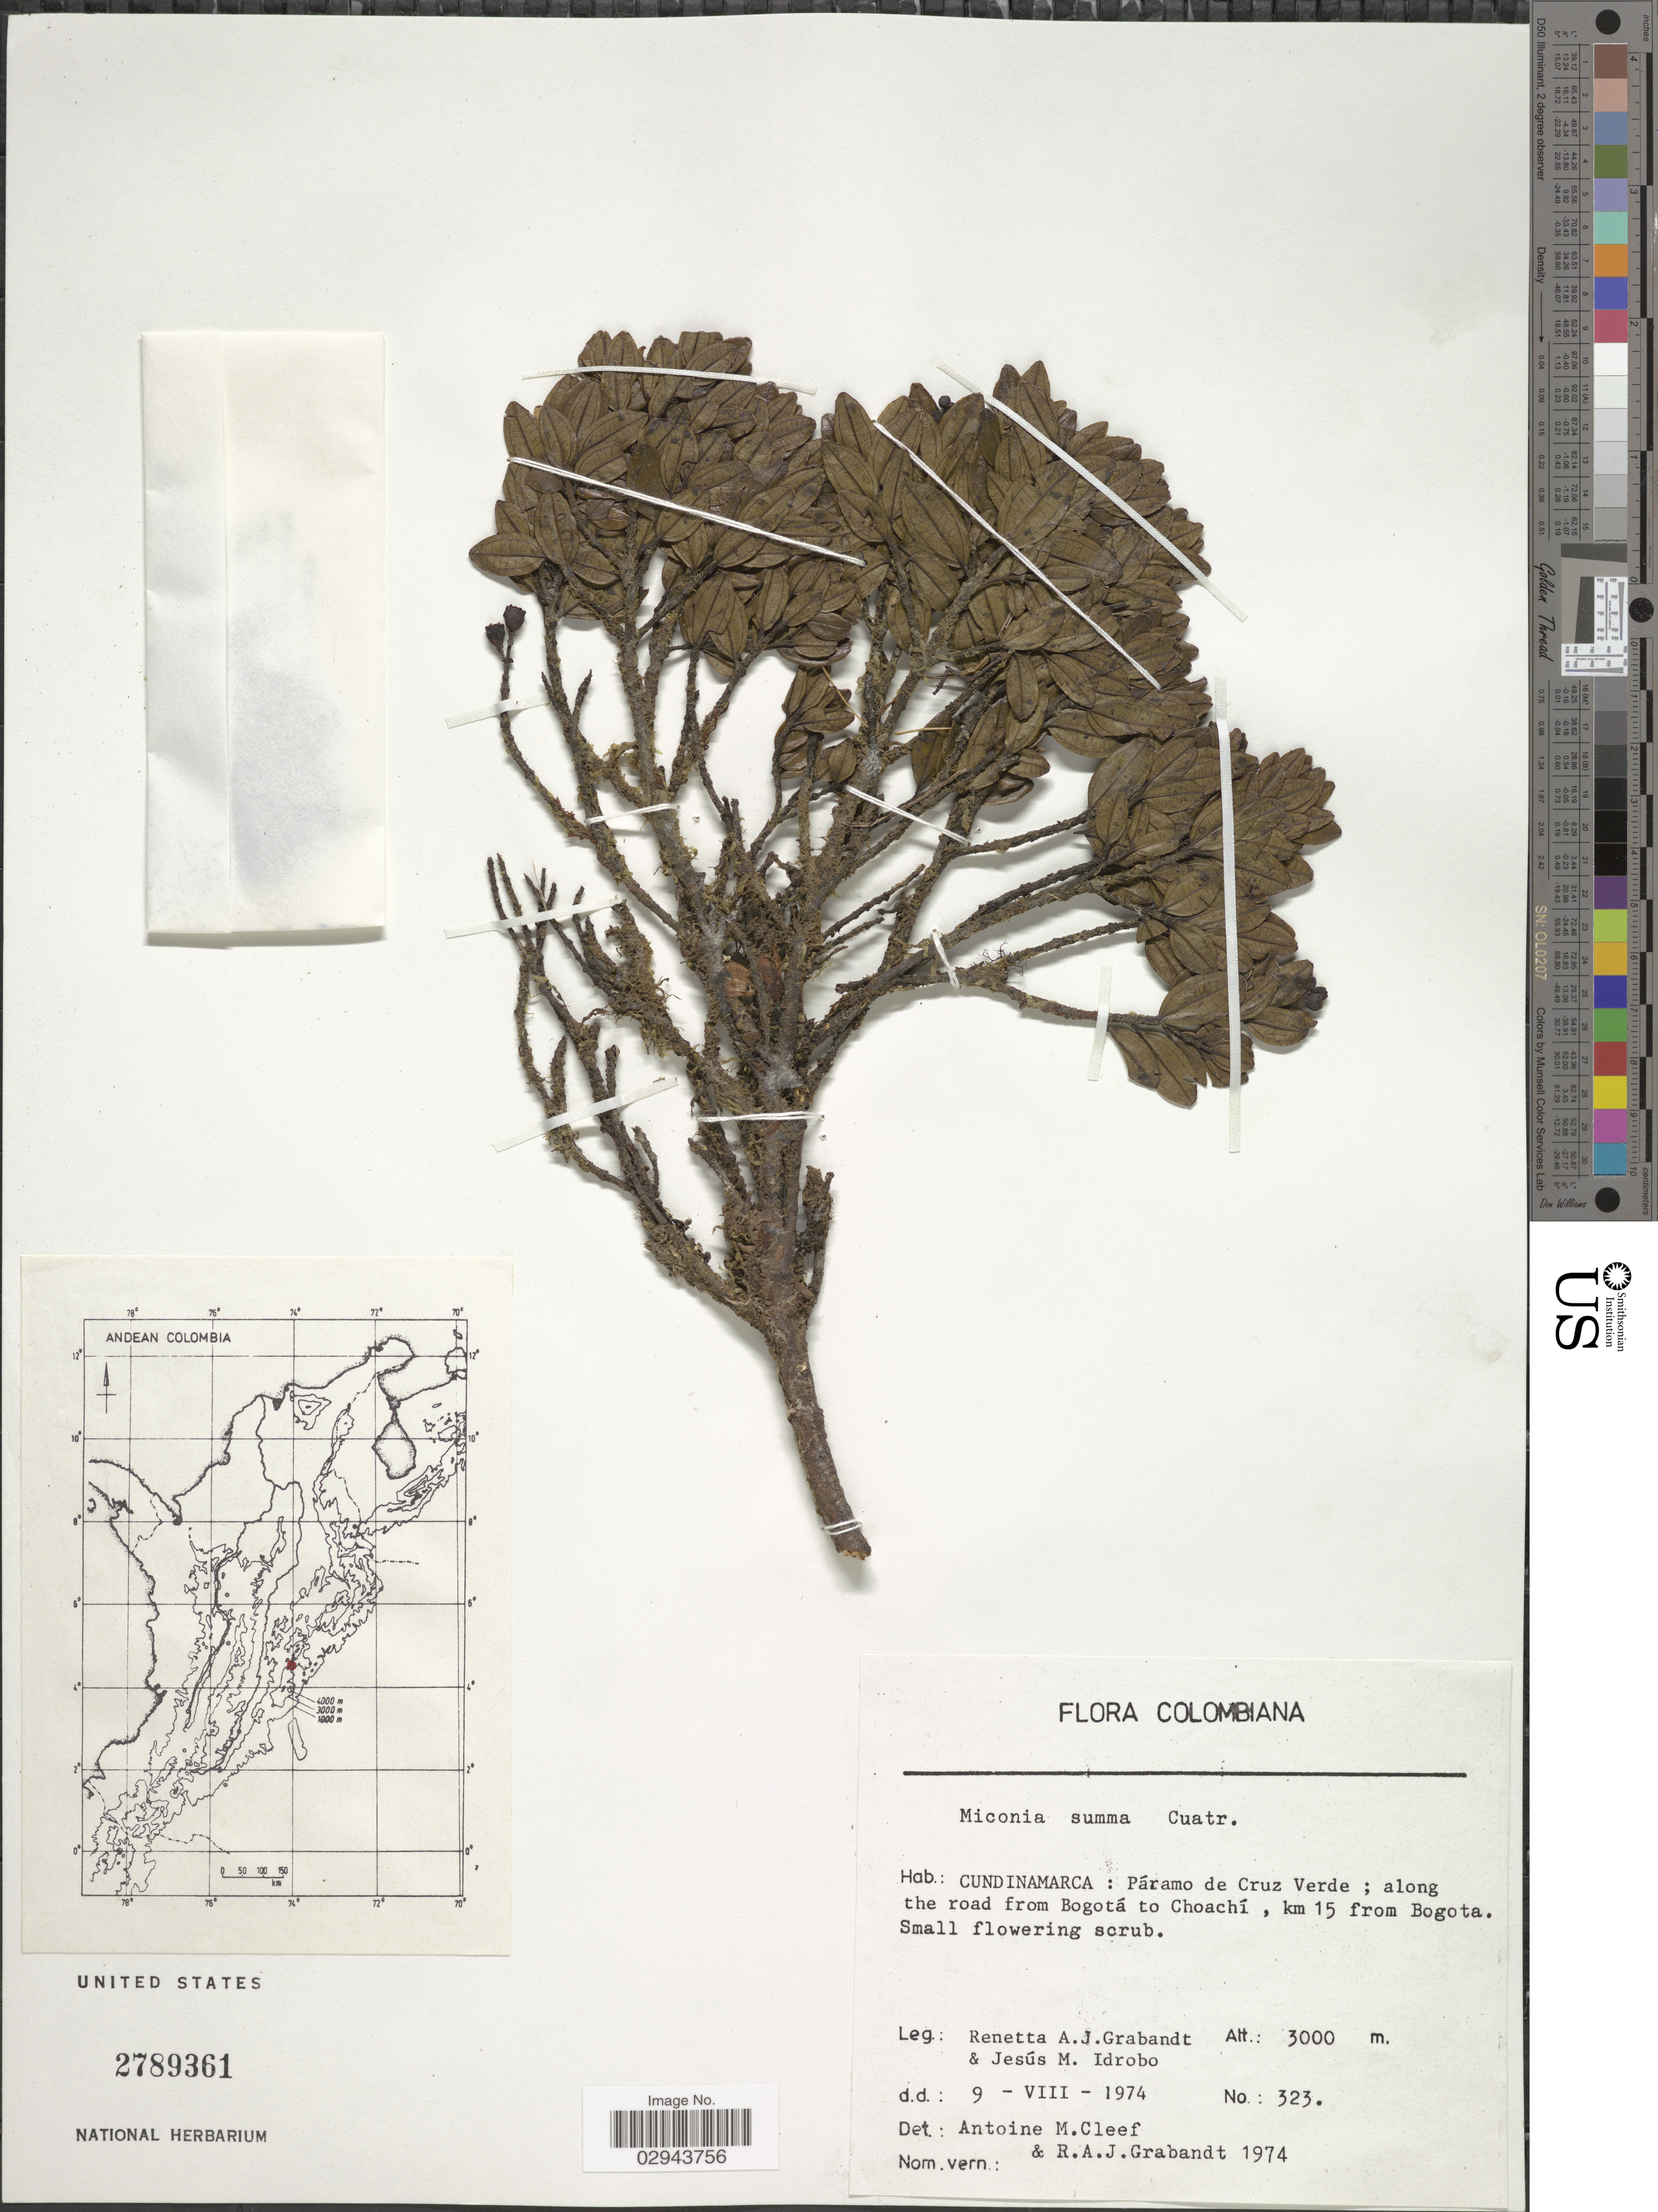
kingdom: Plantae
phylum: Tracheophyta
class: Magnoliopsida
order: Myrtales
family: Melastomataceae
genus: Miconia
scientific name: Miconia summa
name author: Cuatrec.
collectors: R. Grabandt & J. M. Idrobo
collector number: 323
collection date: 1974-08-09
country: Colombia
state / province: Cundinamarca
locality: Páramo de Cruz Verde; along the road from Bogotá to Choachí, km 15 from Bogota.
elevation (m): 3000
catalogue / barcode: US 2789361